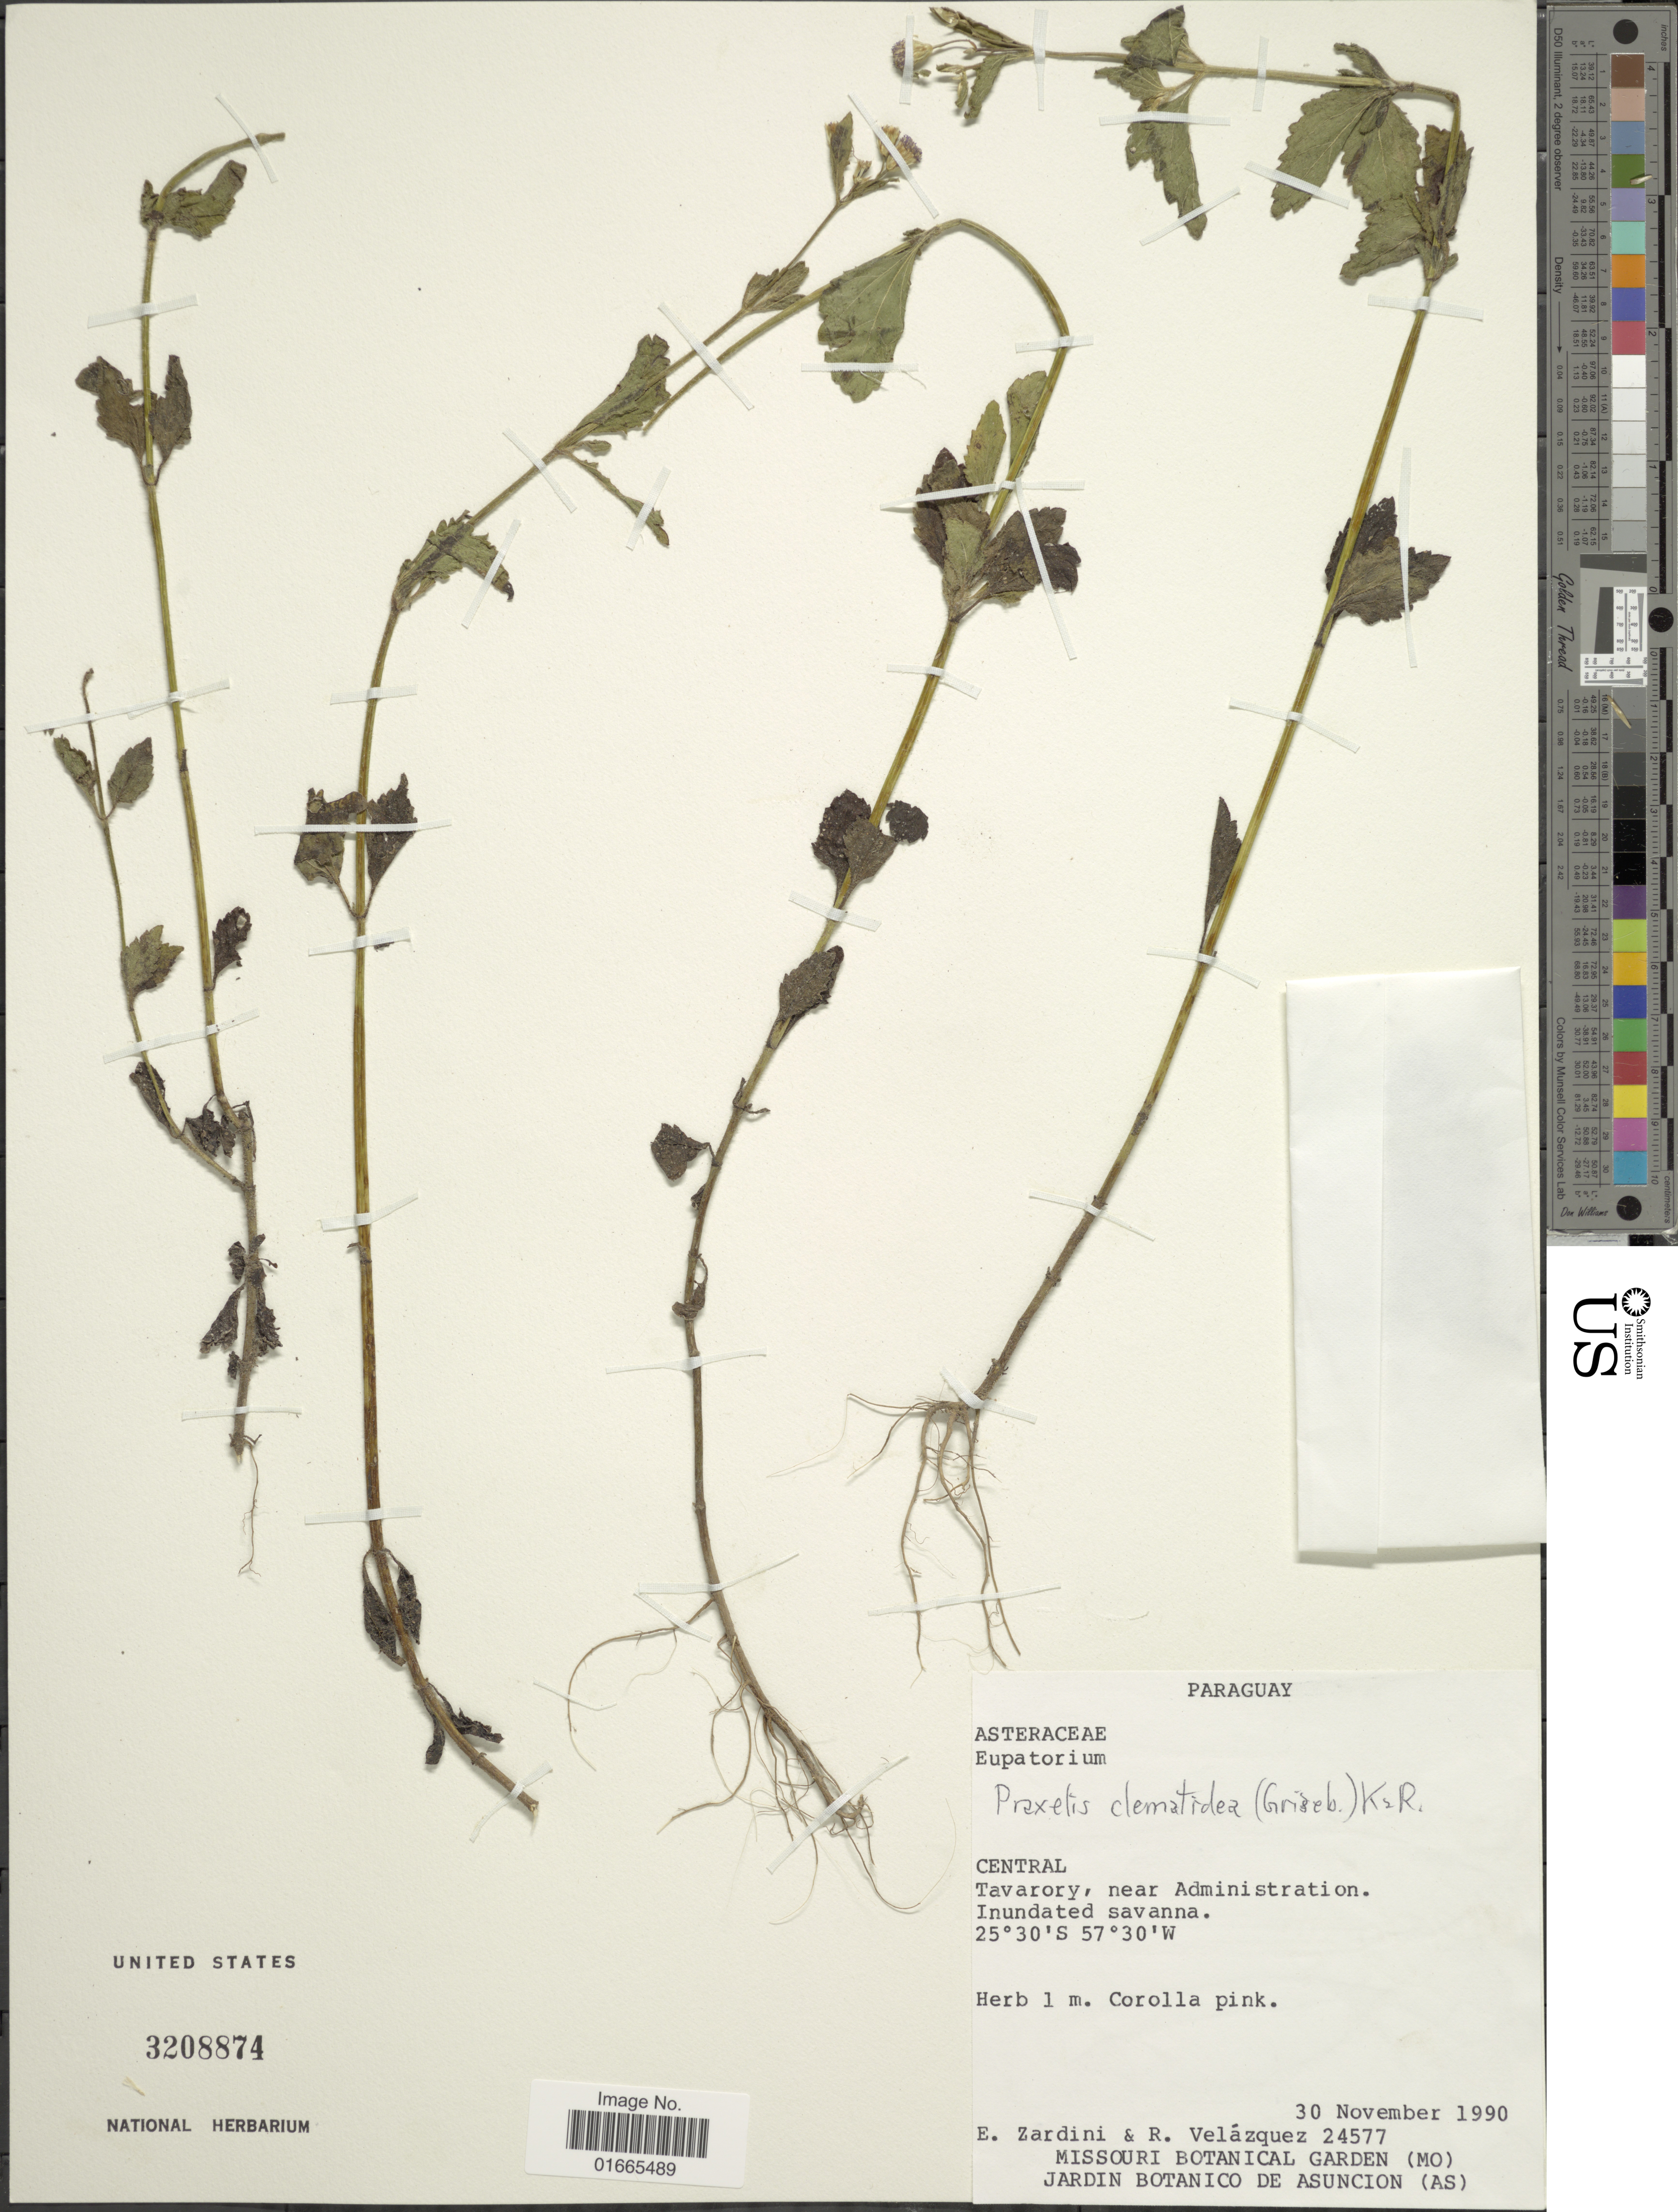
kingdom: Plantae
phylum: Tracheophyta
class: Magnoliopsida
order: Asterales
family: Asteraceae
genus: Praxelis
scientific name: Praxelis clematidea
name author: (Griseb.) R.M. King & H. Rob.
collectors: E. M. Zardini & R. Velázquez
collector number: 24577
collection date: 1990-11-30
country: Paraguay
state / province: Central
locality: Tavarory, near Administration. Inundated savanna.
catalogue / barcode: US 3208874